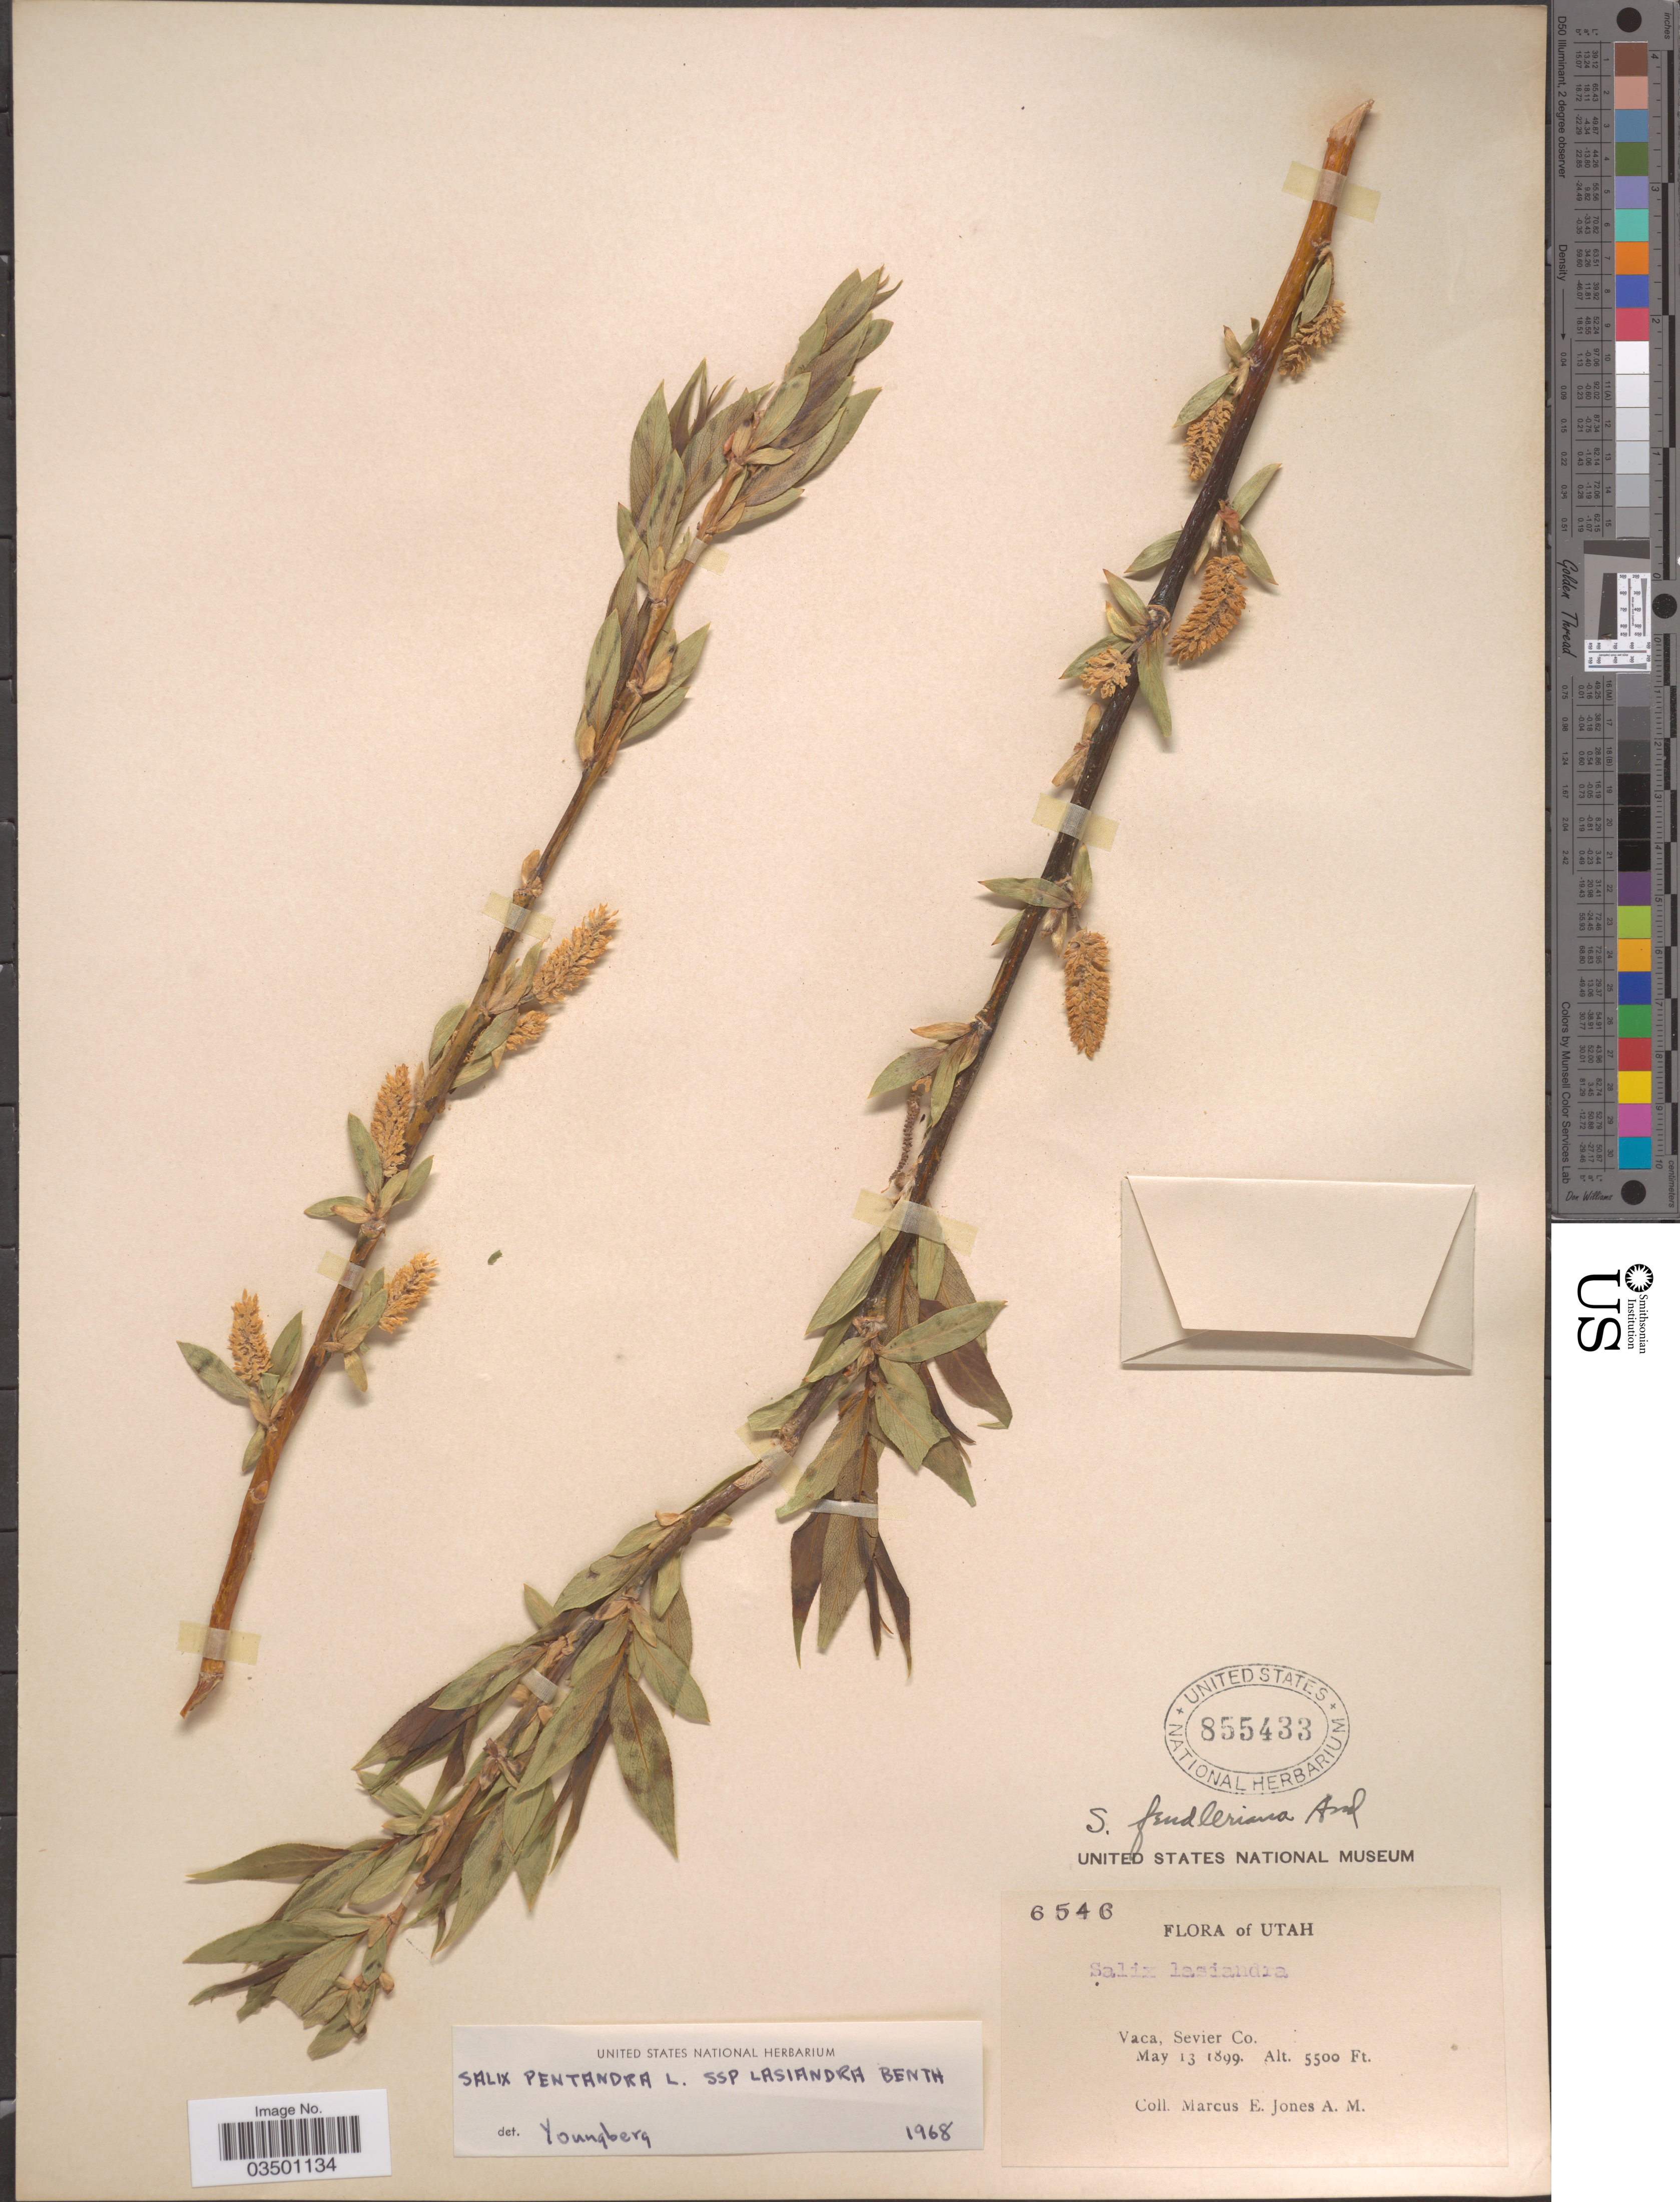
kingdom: Plantae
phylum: Tracheophyta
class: Magnoliopsida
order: Malpighiales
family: Salicaceae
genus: Salix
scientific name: Salix lasiandra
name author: Benth.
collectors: M. E. Jones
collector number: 6546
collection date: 1899-05-13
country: United States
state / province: Utah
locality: Vaca, Sevier Co.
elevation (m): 1676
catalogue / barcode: US 855433